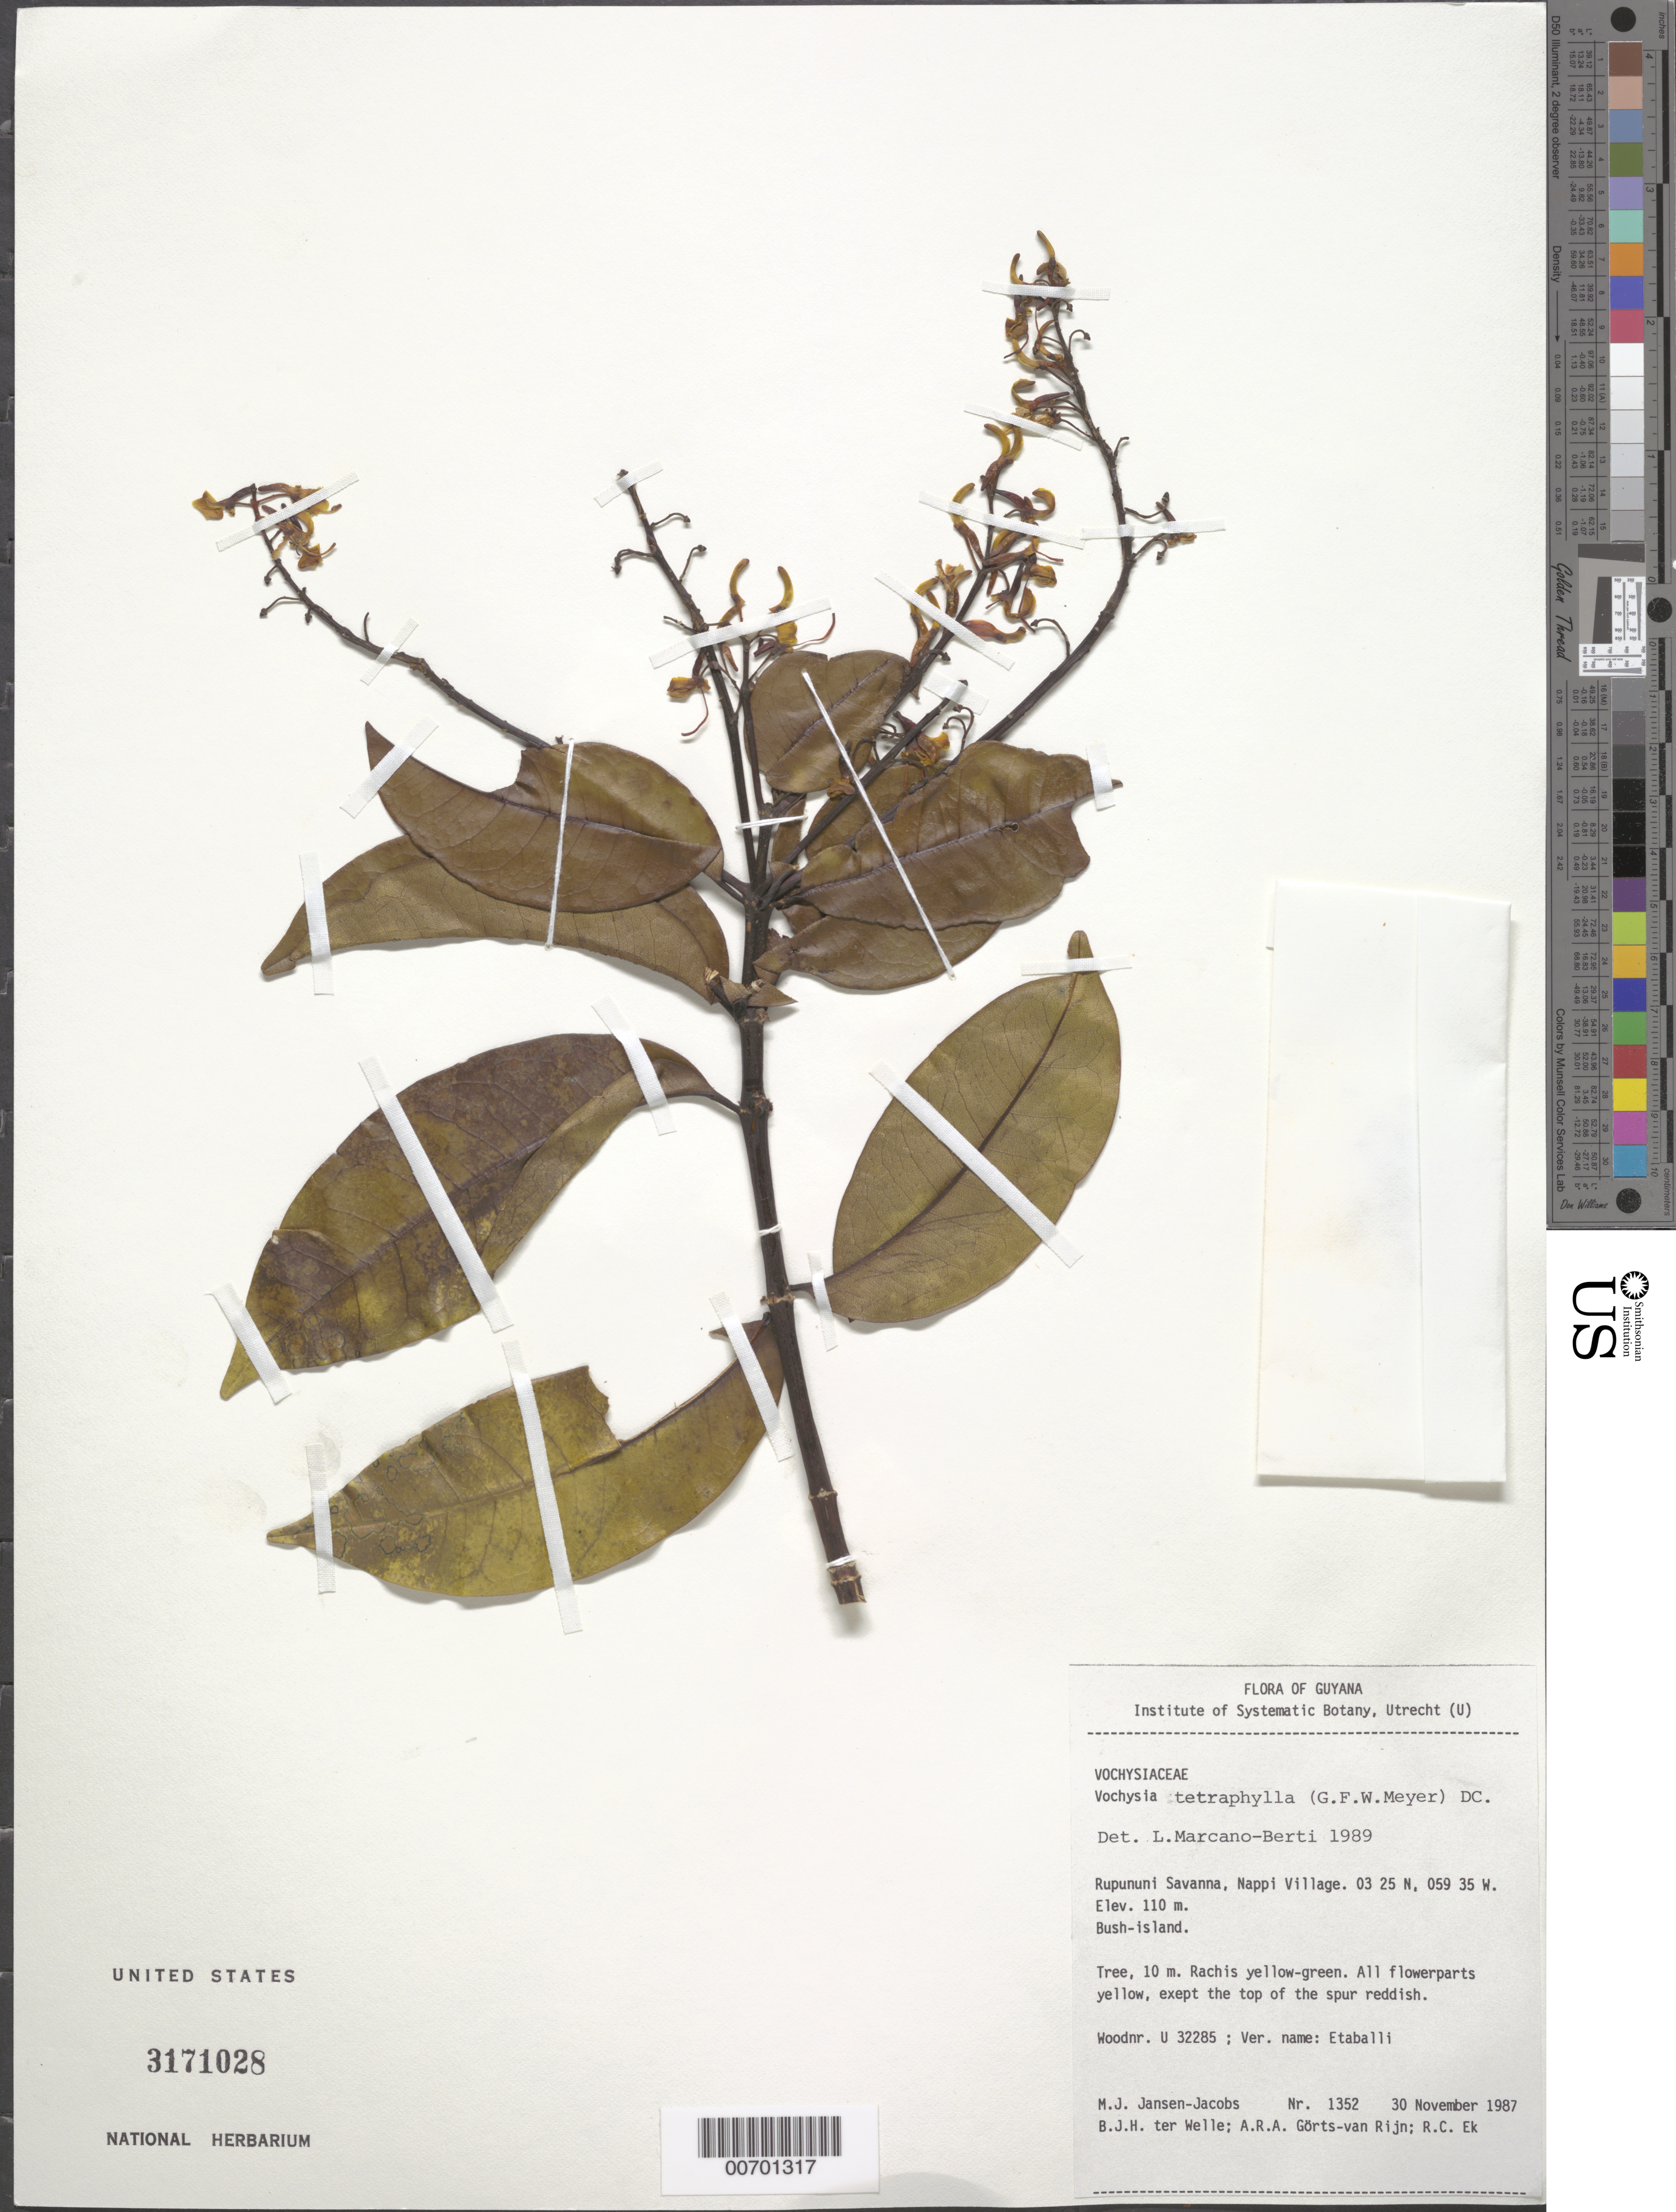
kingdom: Plantae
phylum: Tracheophyta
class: Magnoliopsida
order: Myrtales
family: Vochysiaceae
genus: Vochysia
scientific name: Vochysia tetraphylla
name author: (G. Mey.) DC.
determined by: Marcano-Berti, L.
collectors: M. J. Jansen-Jacobs, B. Welle, A. .R. A. Görts-van Rijn & R. C. Ek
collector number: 1352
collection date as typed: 30-Nov-87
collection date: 1987-11-30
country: Guyana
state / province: U. Takutu-U. Essequibo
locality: Nappi Village, Rupununi Savanna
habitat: Bush-island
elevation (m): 110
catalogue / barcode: US 3171028